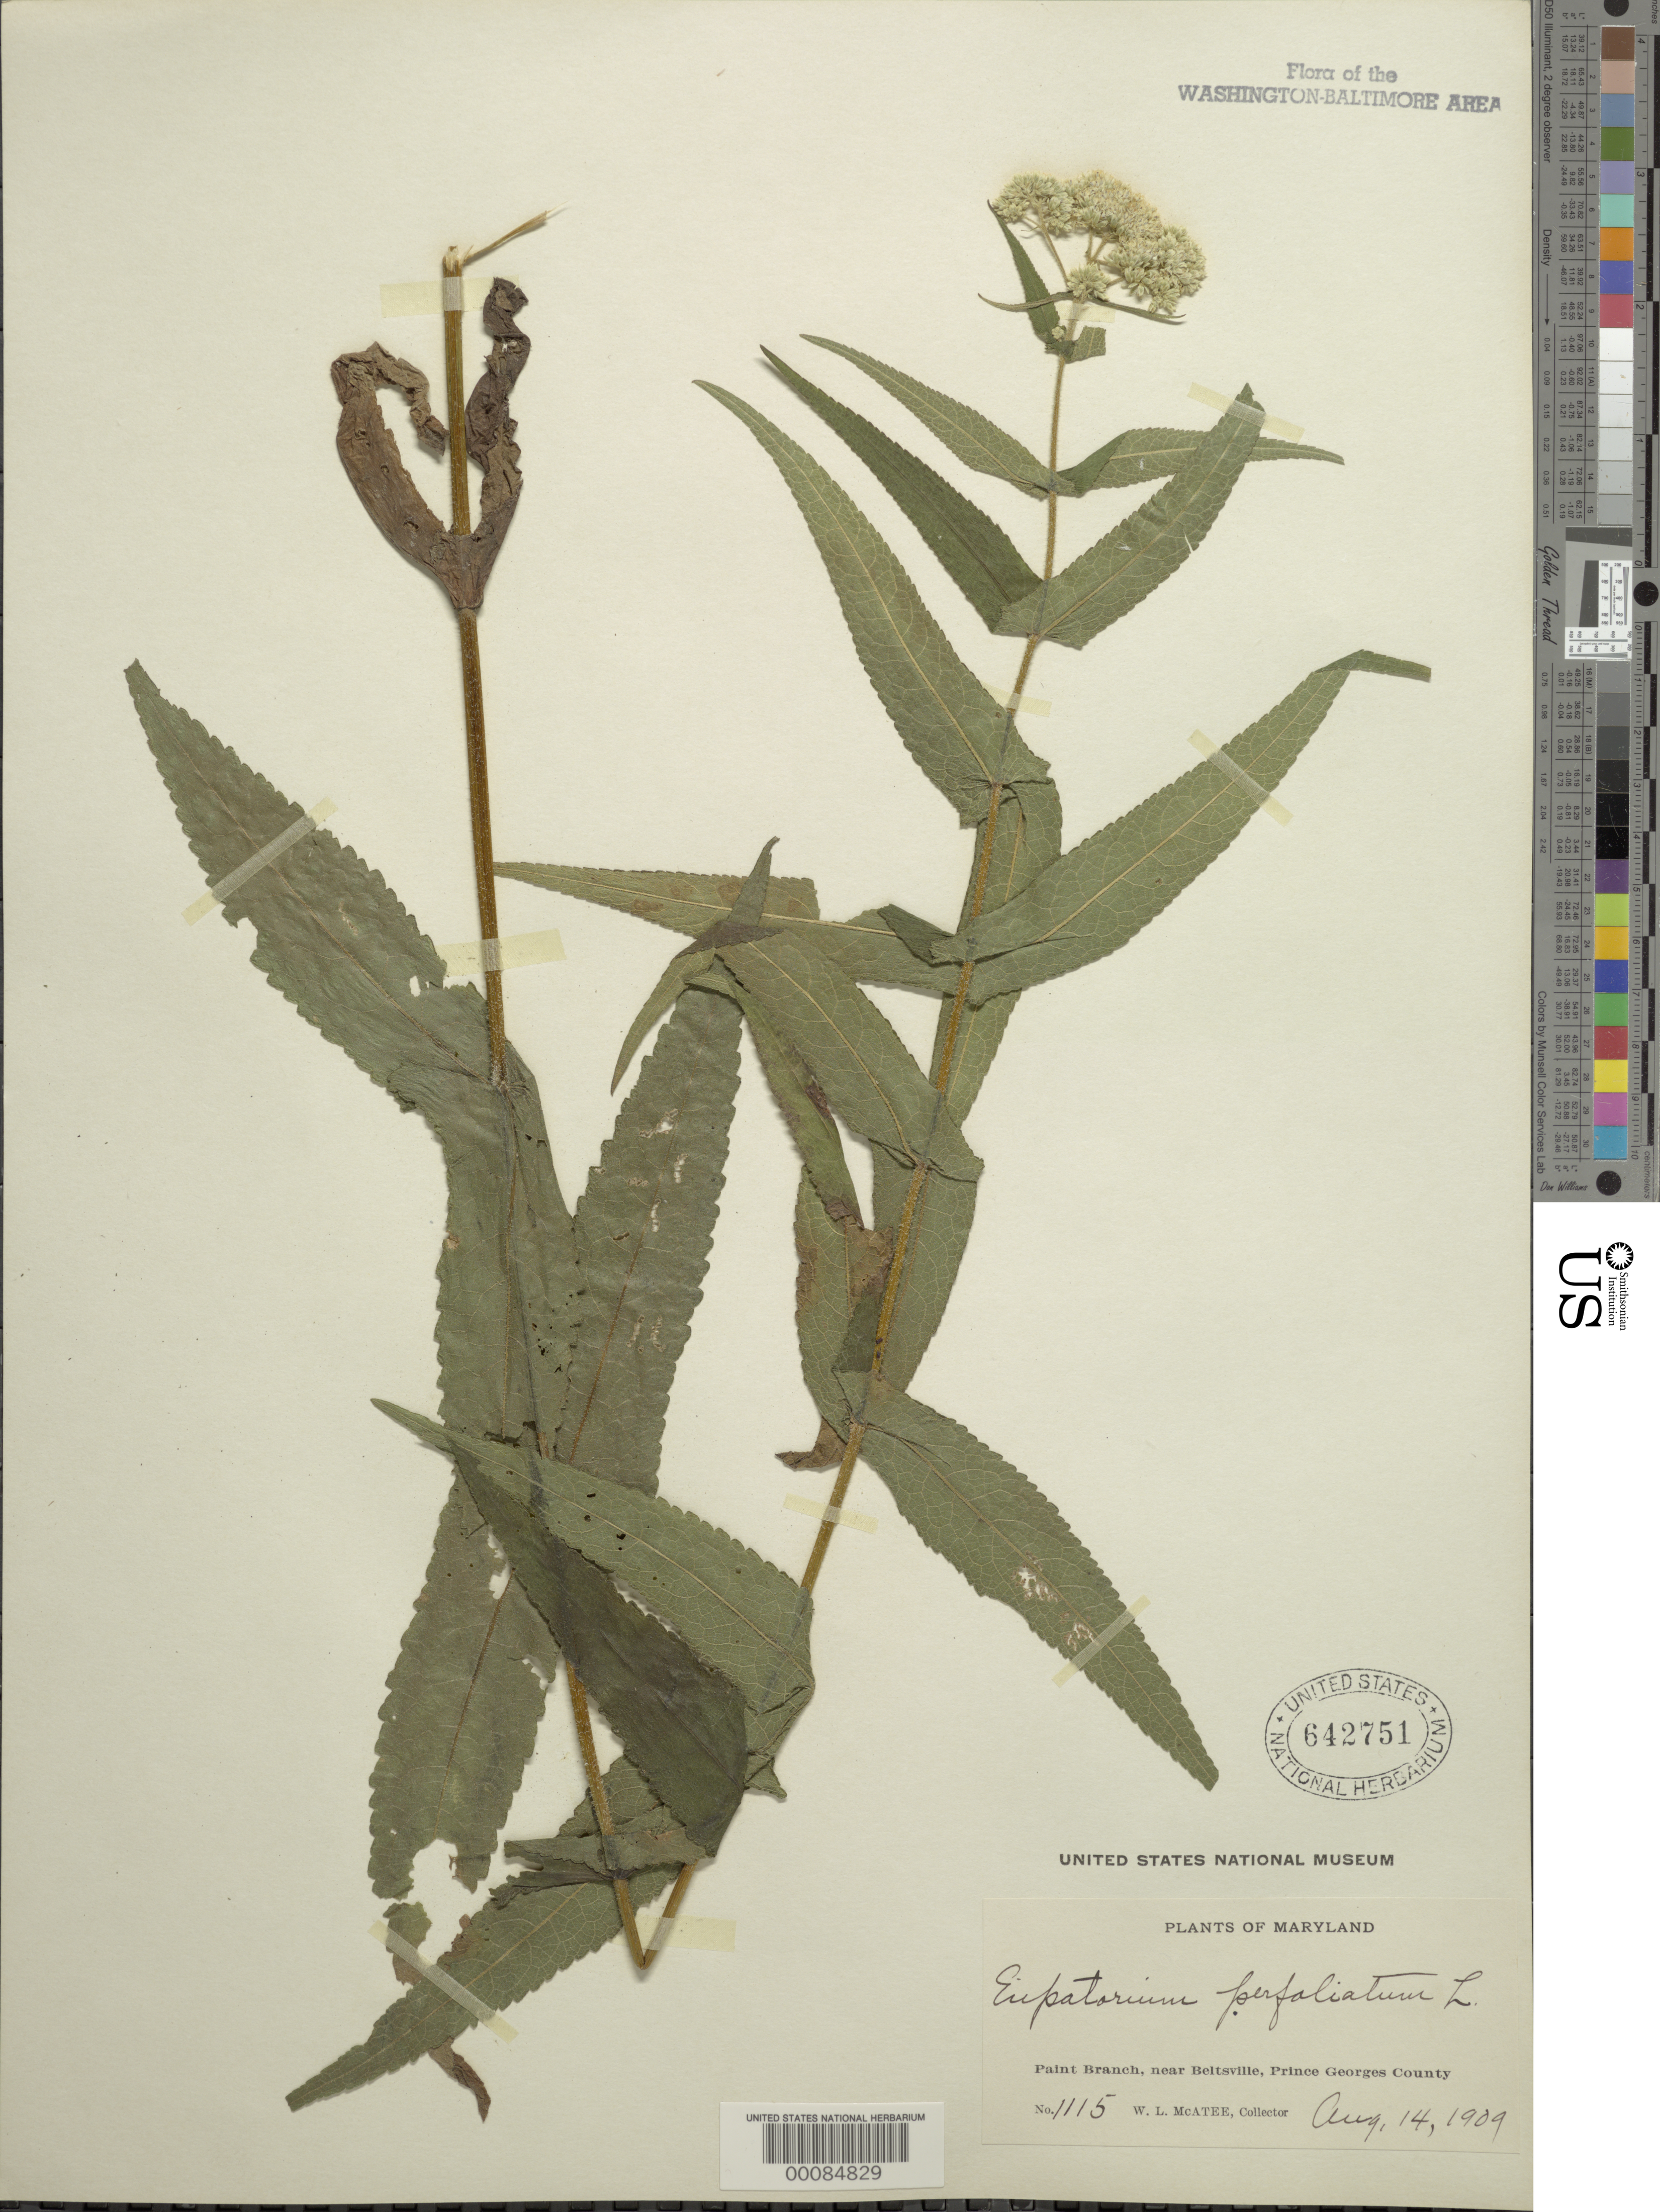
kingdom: Plantae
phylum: Tracheophyta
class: Magnoliopsida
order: Asterales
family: Asteraceae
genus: Eupatorium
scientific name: Eupatorium perfoliatum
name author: L.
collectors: W. McAtee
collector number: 1115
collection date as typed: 14 Aug 1909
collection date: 1909-08-14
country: United States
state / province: Maryland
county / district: Prince George's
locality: Paint Branch near Beltsville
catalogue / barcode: US 642751